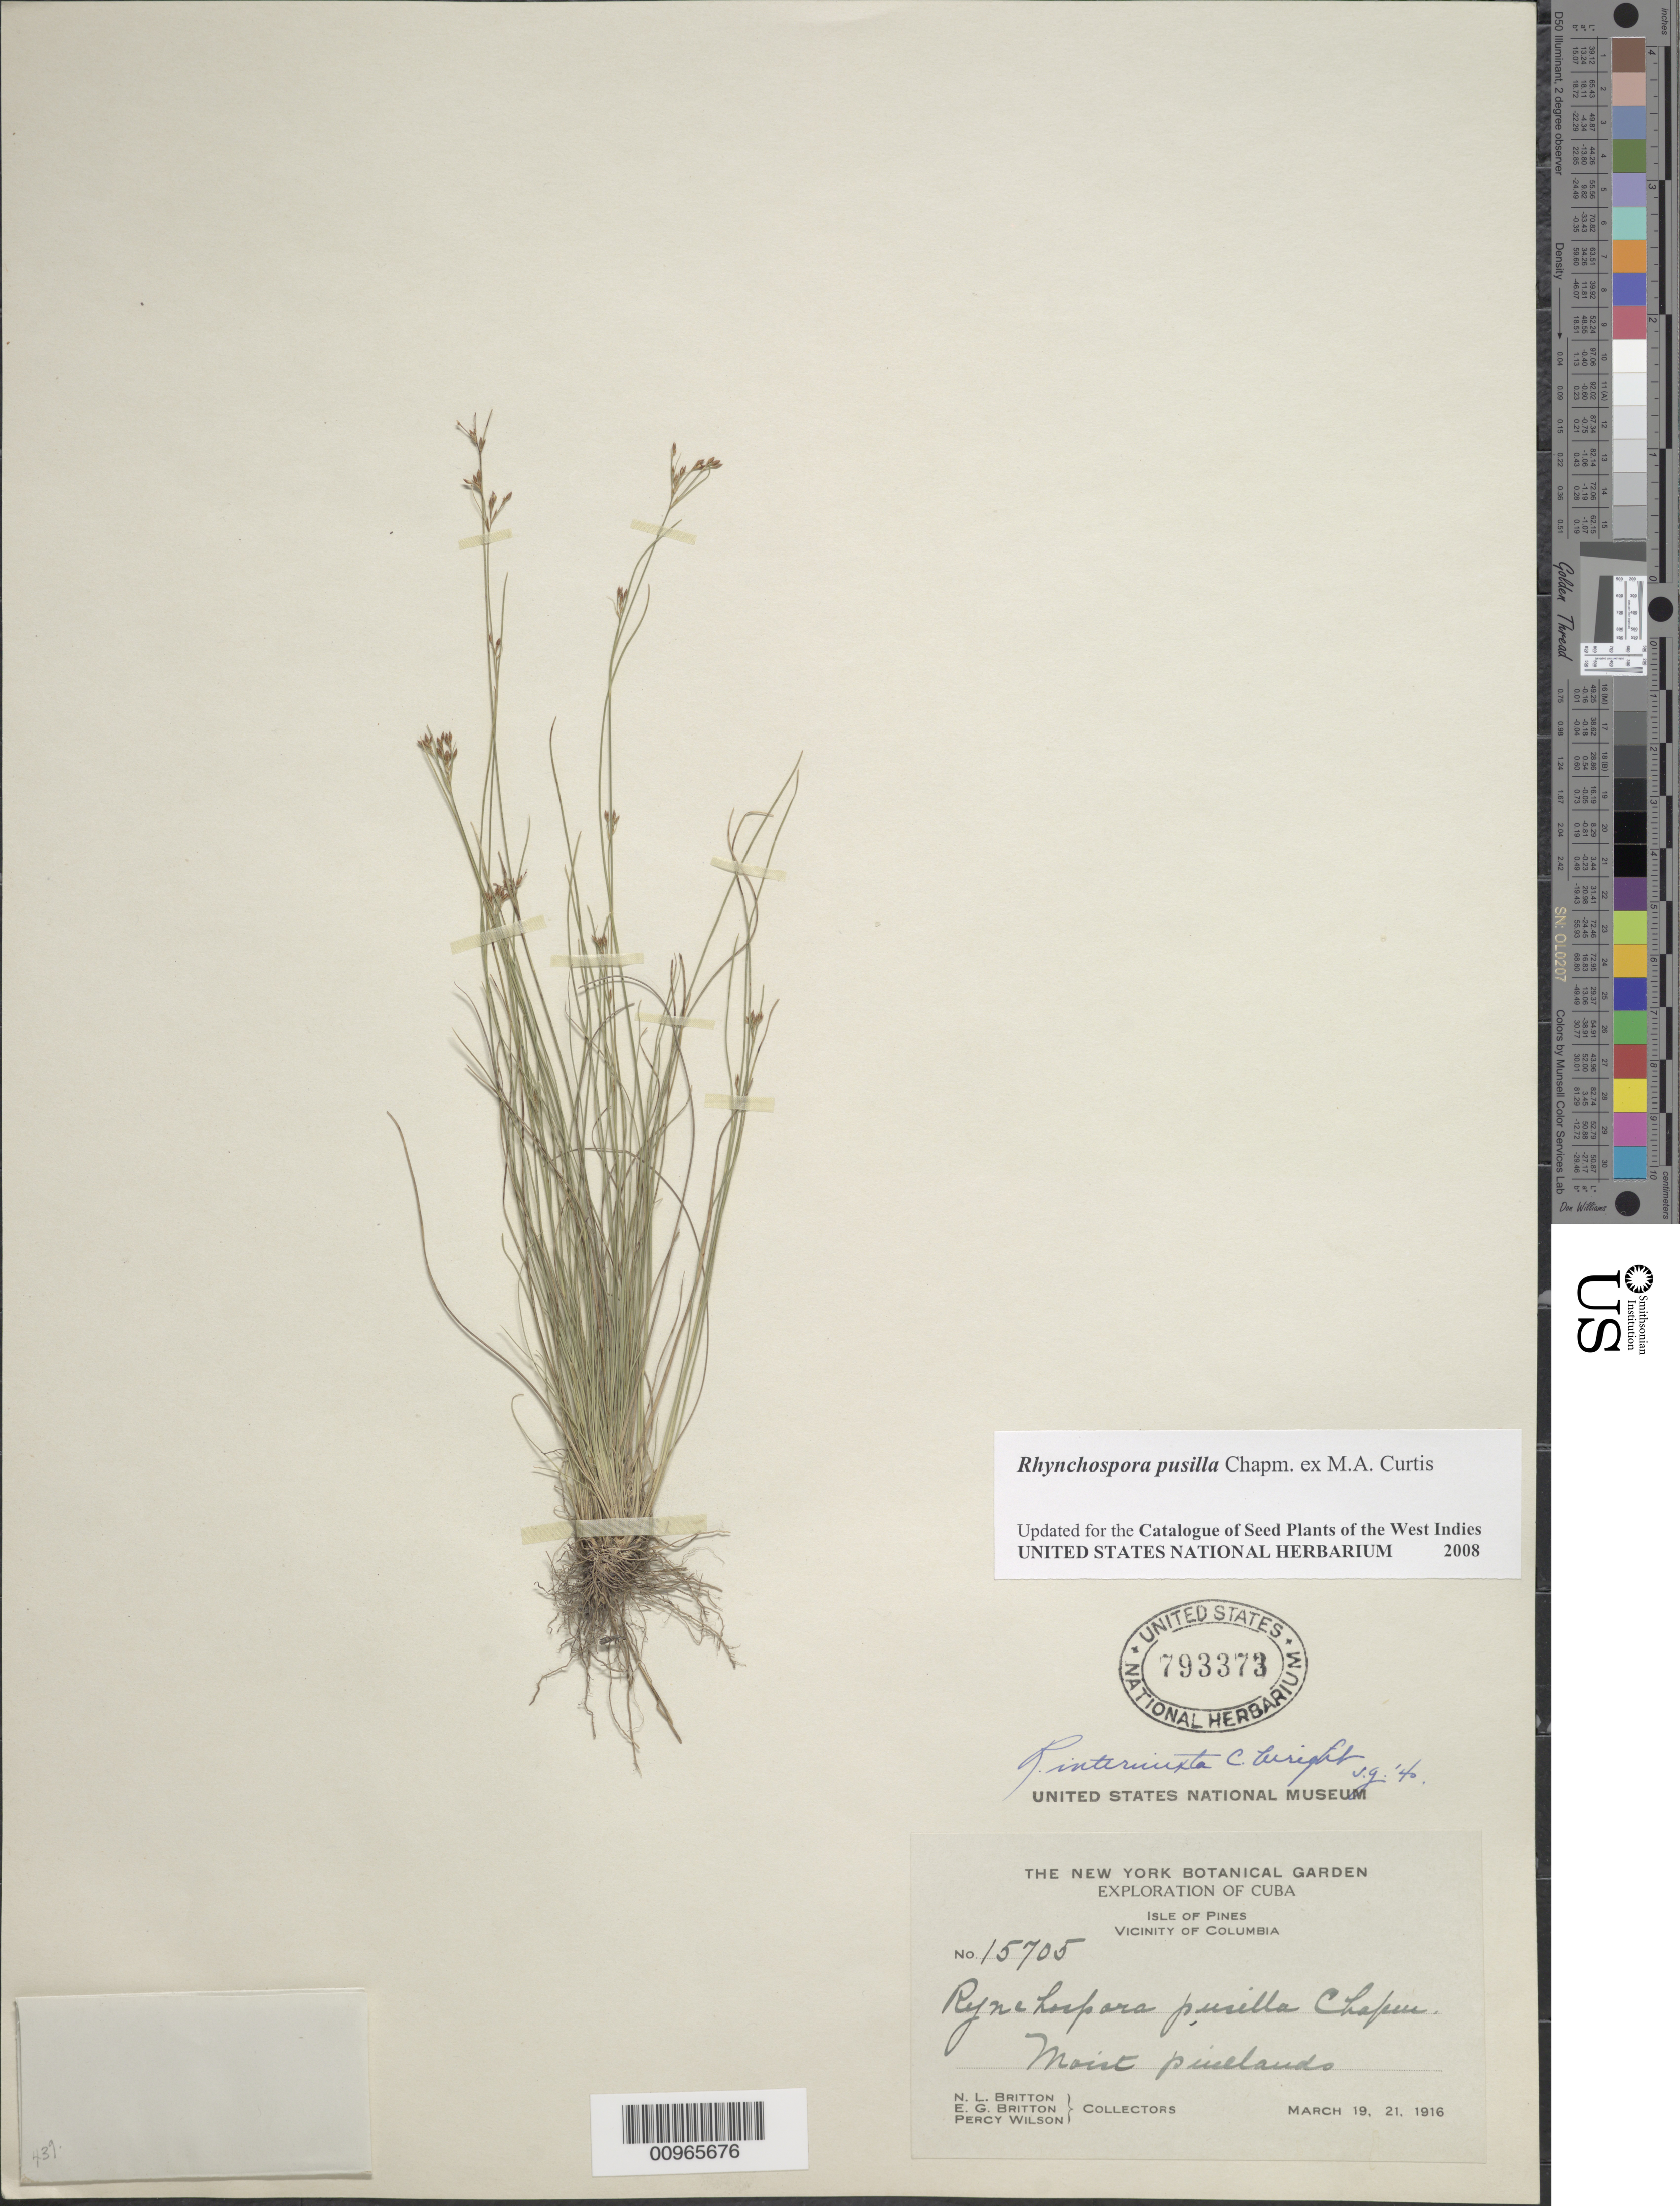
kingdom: Plantae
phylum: Tracheophyta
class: Liliopsida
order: Poales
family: Cyperaceae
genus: Rhynchospora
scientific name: Rhynchospora intermixta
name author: C. Wright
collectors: N. Britton, E. G. Britton & P. Wilson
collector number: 15705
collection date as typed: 19 Mar 1916 to 21 Mar 1916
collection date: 1916-03-19/1916-03-21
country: Cuba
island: Isla de la Juventud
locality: Vicinity of Columbia, pinelands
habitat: Moist pinelands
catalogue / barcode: US 793373